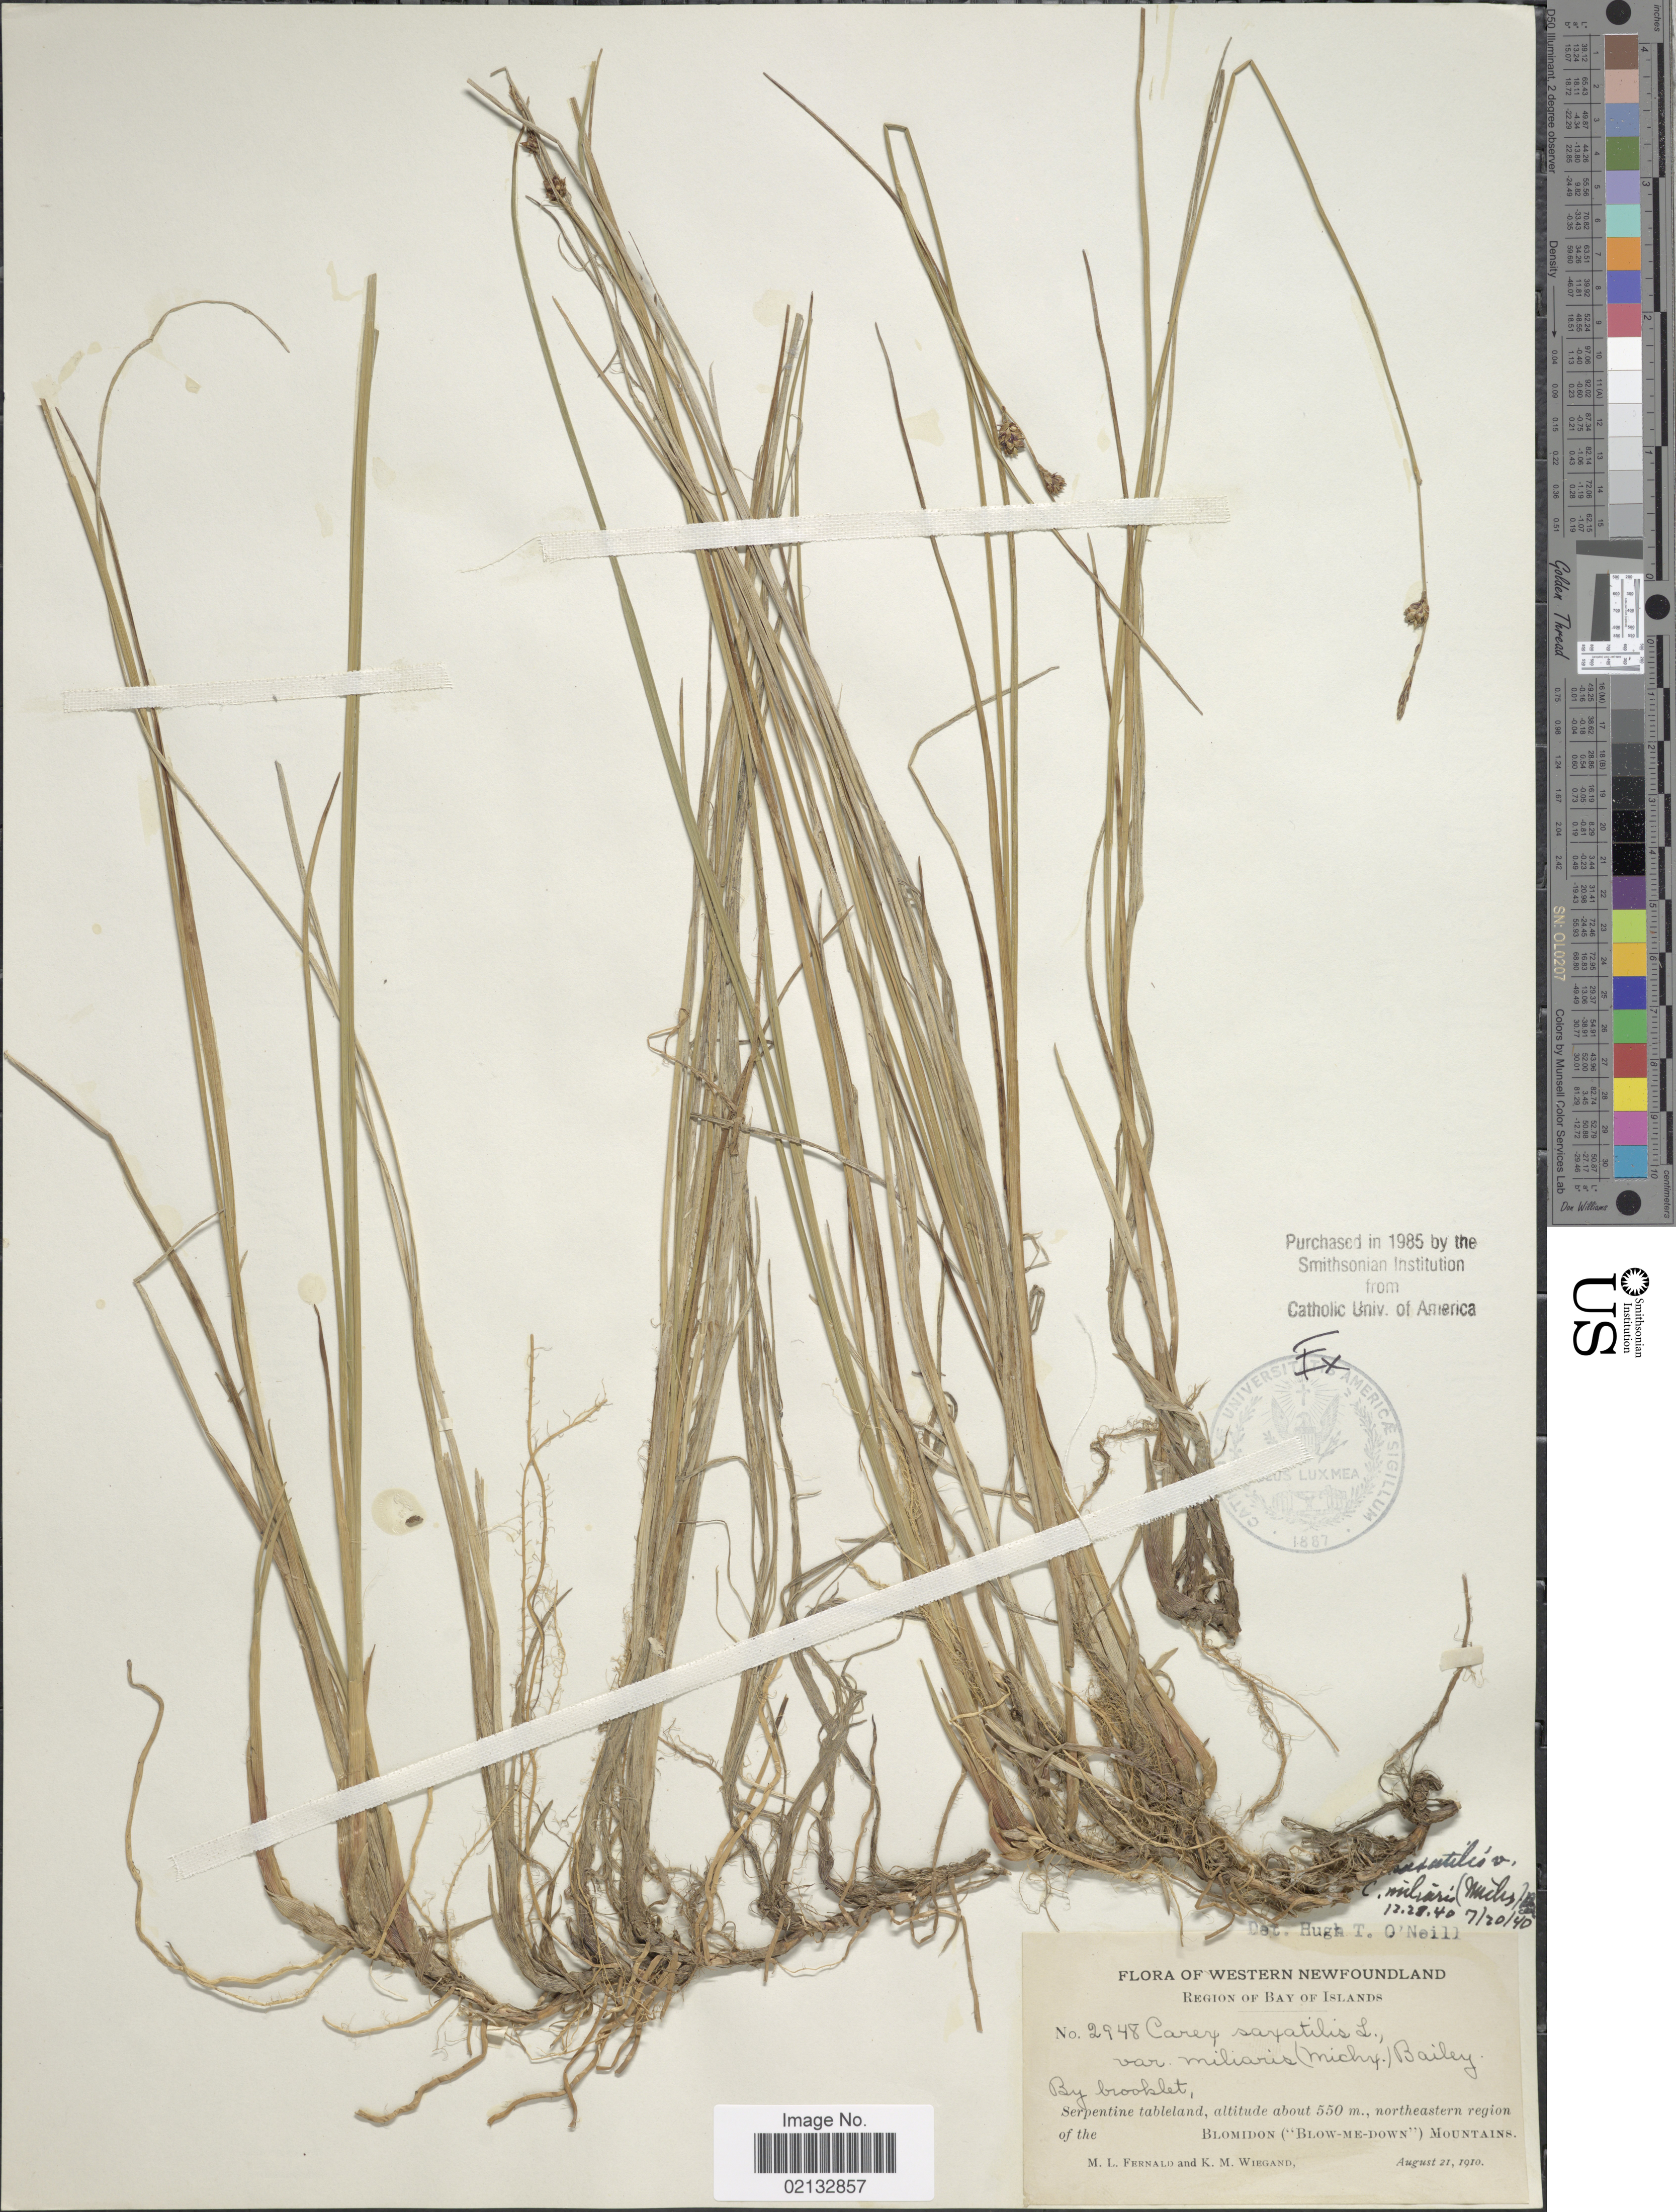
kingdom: Plantae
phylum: Tracheophyta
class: Liliopsida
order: Poales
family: Cyperaceae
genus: Carex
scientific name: Carex saxatilis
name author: L.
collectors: M. L. Fernald & K. M. Wiegand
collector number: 2948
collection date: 1910-08-21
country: Canada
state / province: Newfoundland and Labrador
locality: Western Newfoundland. Region of Bay of Islands. By brooklet, Serpentine tableland, northeastern region of the Blomidon ("Blow-Me-Down") Mountains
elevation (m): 550